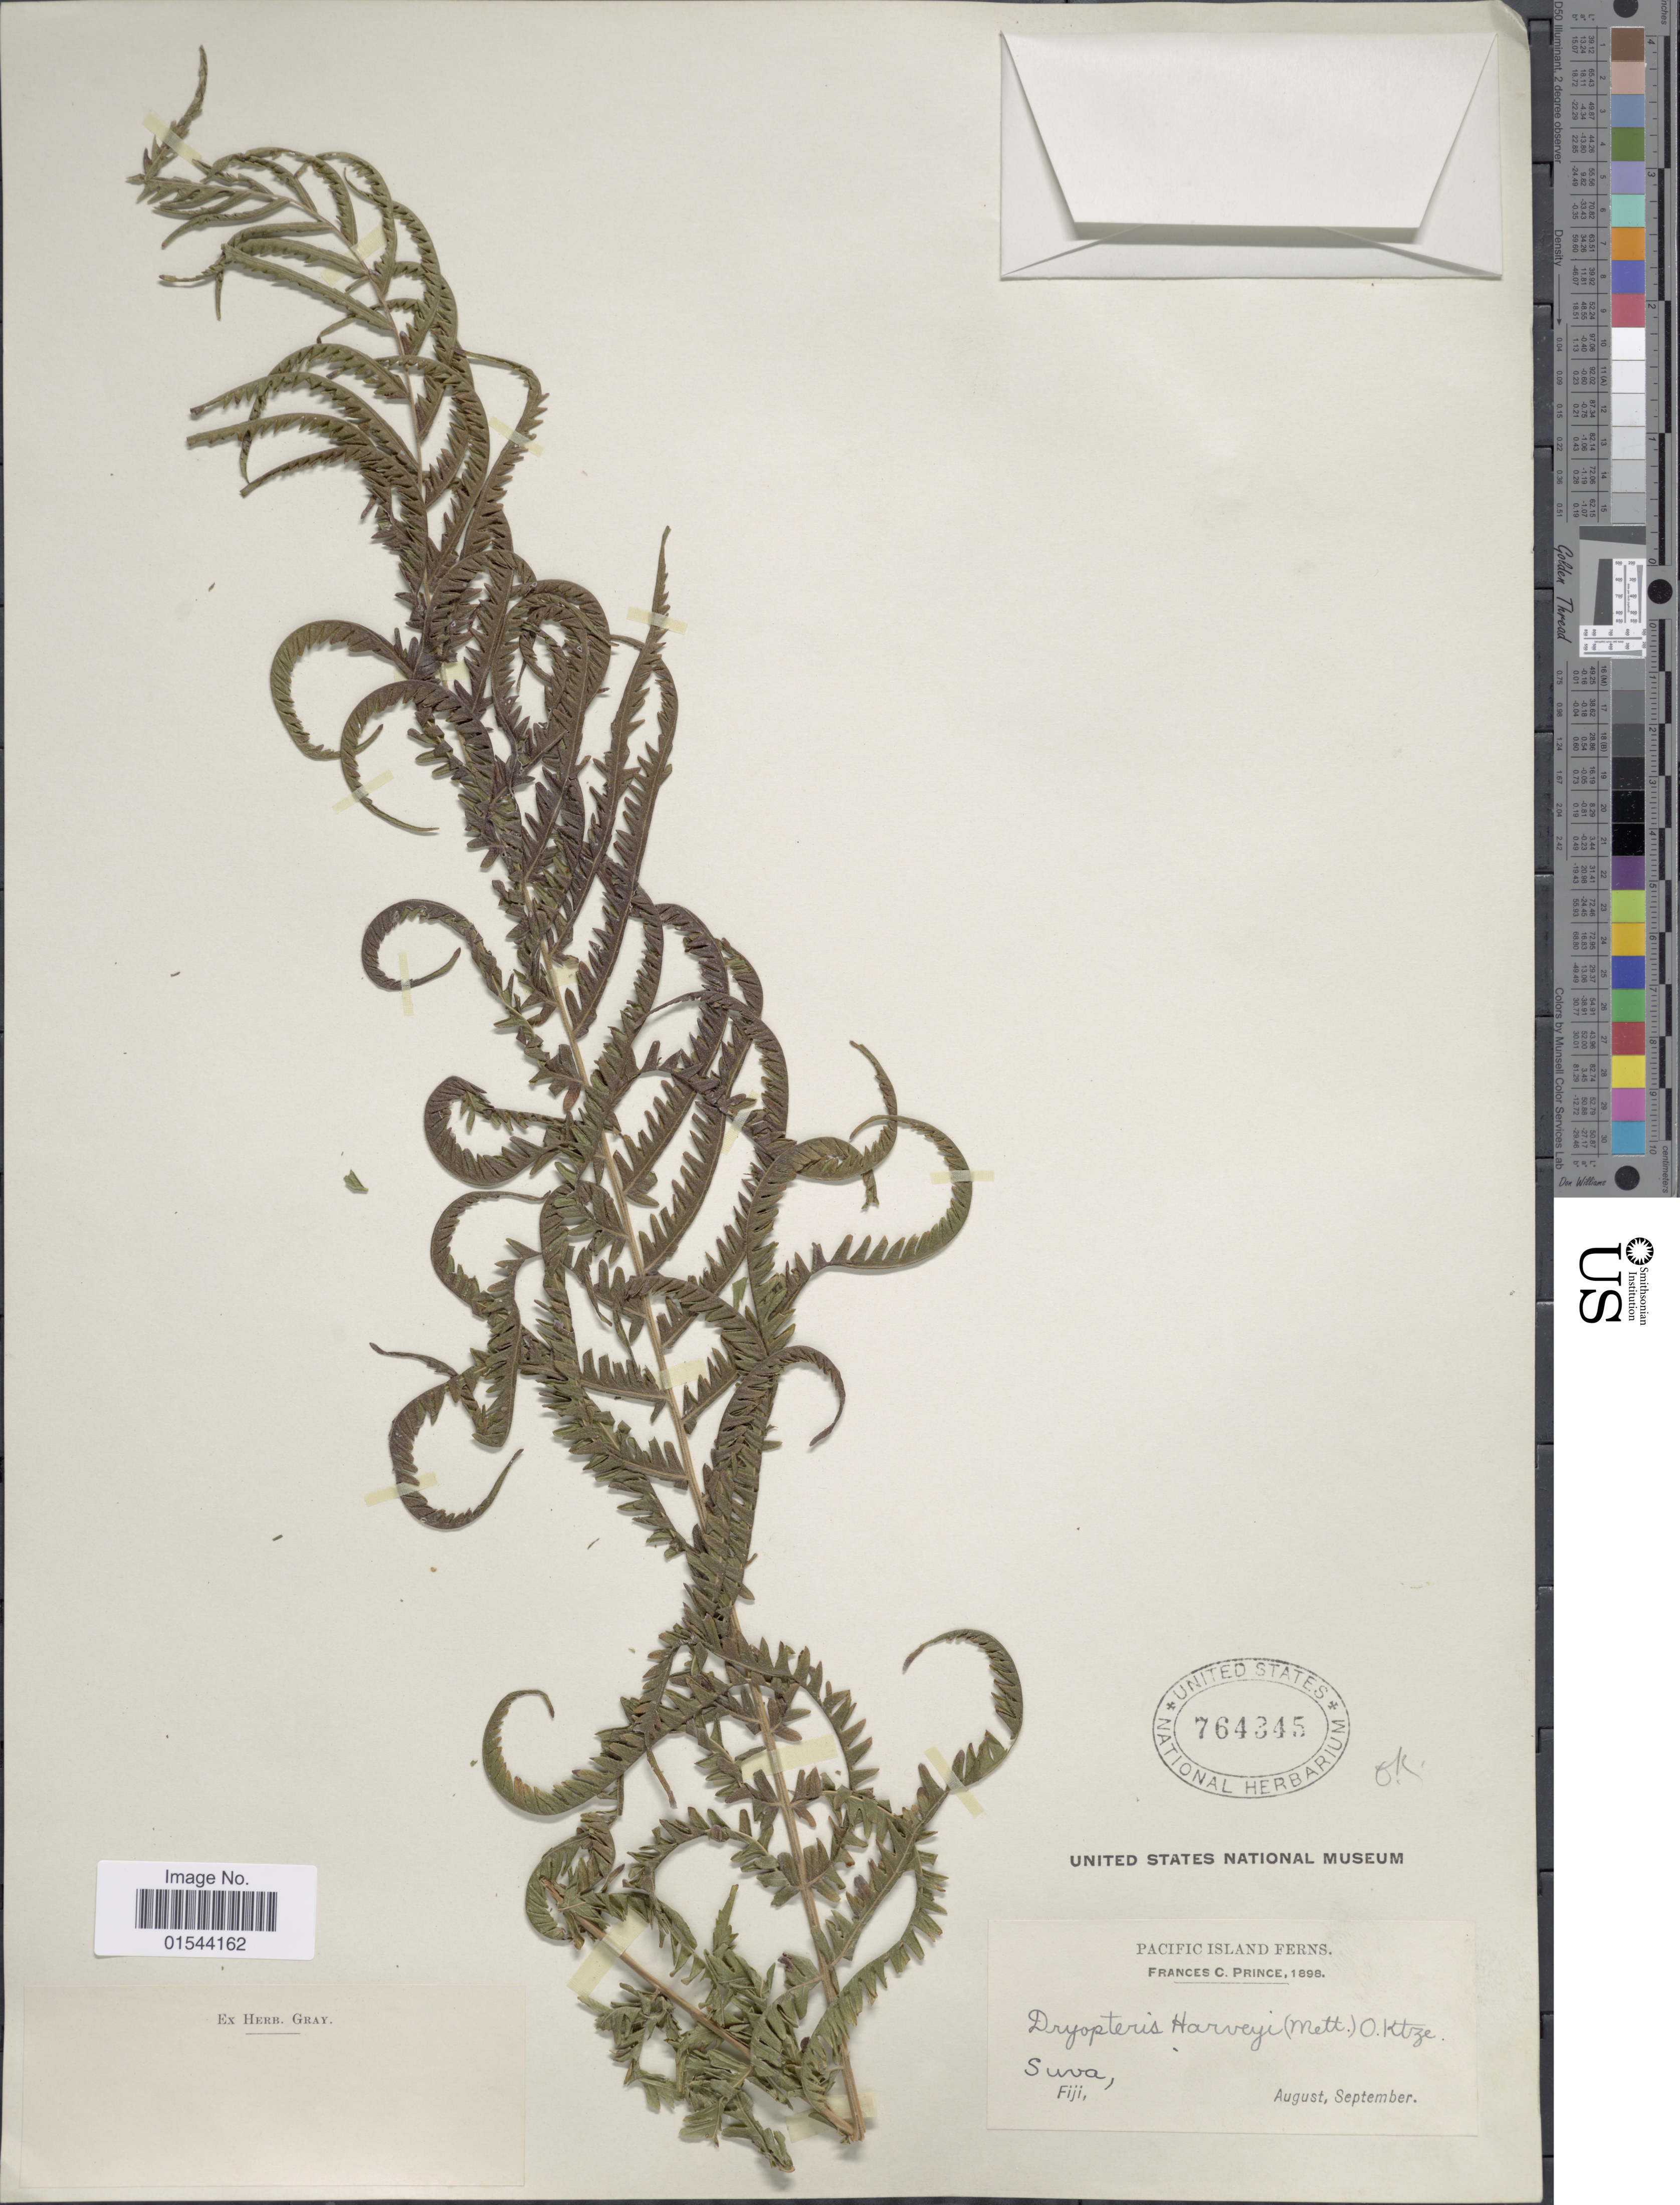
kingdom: Plantae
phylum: Tracheophyta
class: Polypodiopsida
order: Polypodiales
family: Thelypteridaceae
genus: Christella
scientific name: Christella harveyi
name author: (Mett.) Holttum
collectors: F. Prince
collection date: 1898-08/1898-09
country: Fiji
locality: Pacific Island, Suva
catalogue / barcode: US 764345